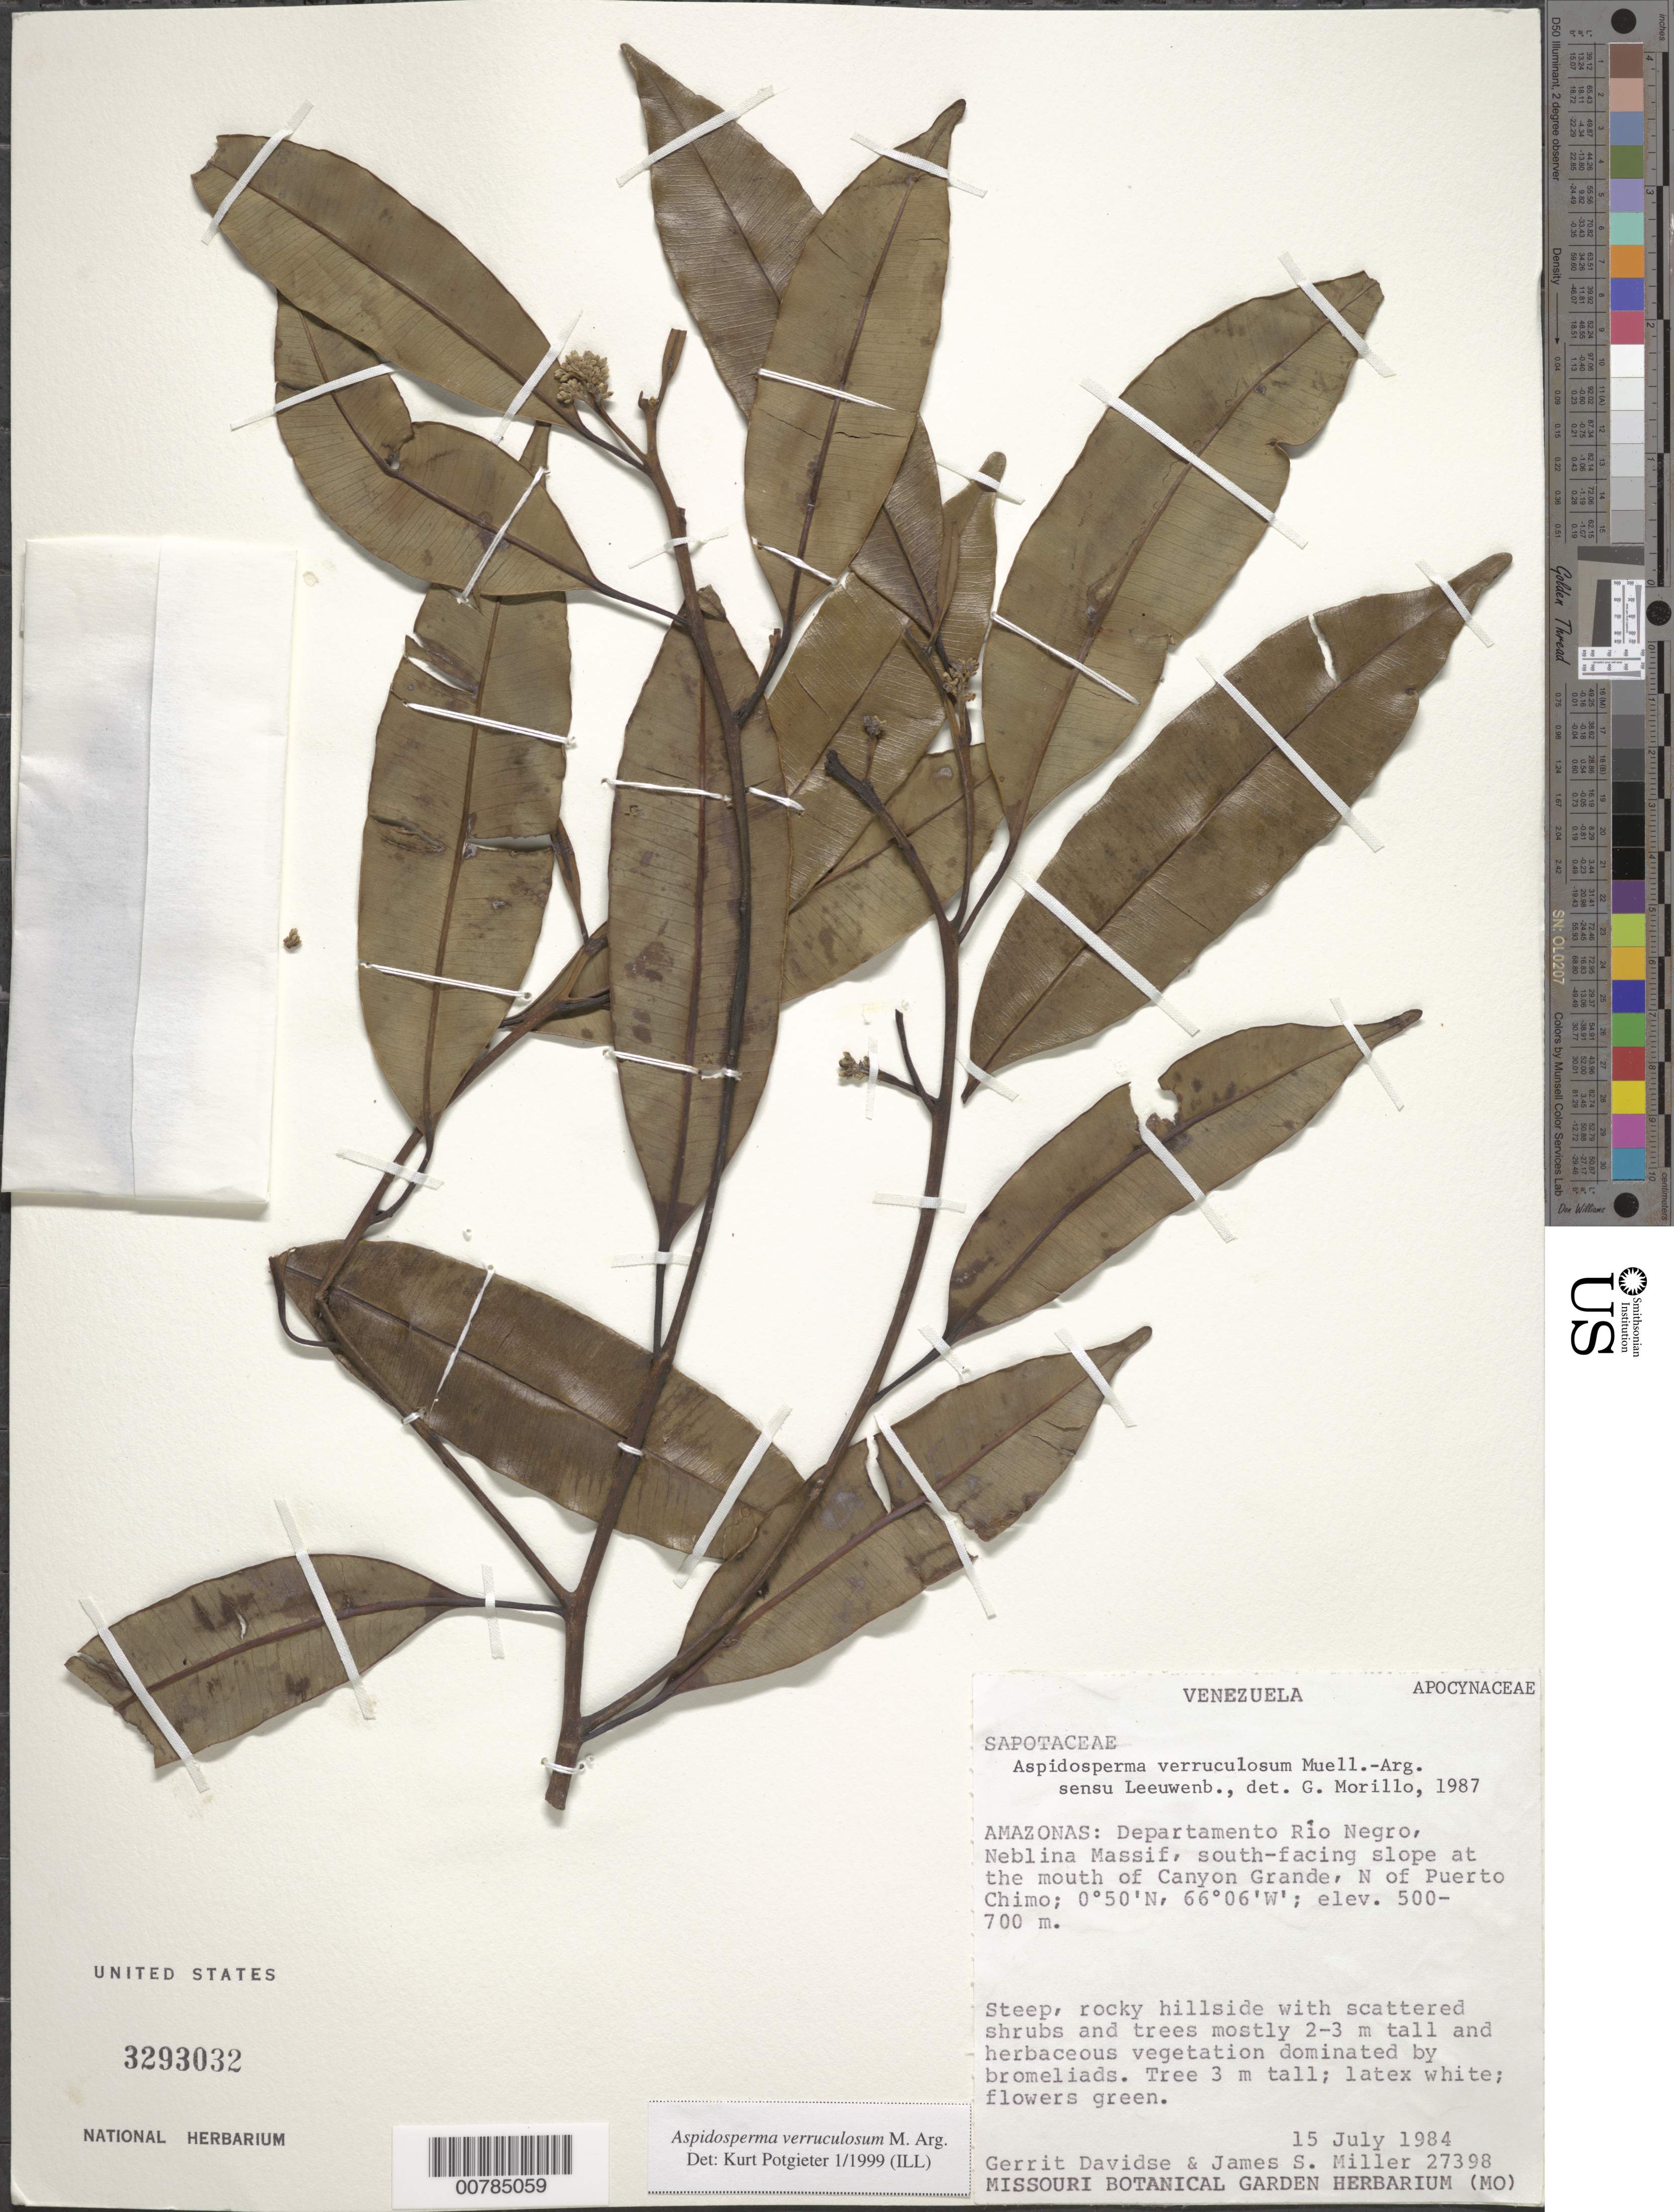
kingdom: Plantae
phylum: Tracheophyta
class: Magnoliopsida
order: Gentianales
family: Apocynaceae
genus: Aspidosperma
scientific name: Aspidosperma verruculosum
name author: Müll. Arg.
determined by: Potgieter, K.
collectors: G. Davidse & J. S. Miller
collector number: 27398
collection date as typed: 15-Jul-84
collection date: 1984-07-15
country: Venezuela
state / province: Amazonas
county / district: Río Negro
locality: Neblina Massif, Canyon Grande, N of Puerto Chimo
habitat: Steep rocky hillside with scattered shrubs and trees, mostly 2-3 m tall and herbaceous vegetation dominated by bromeliads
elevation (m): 500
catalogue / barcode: US 3293032